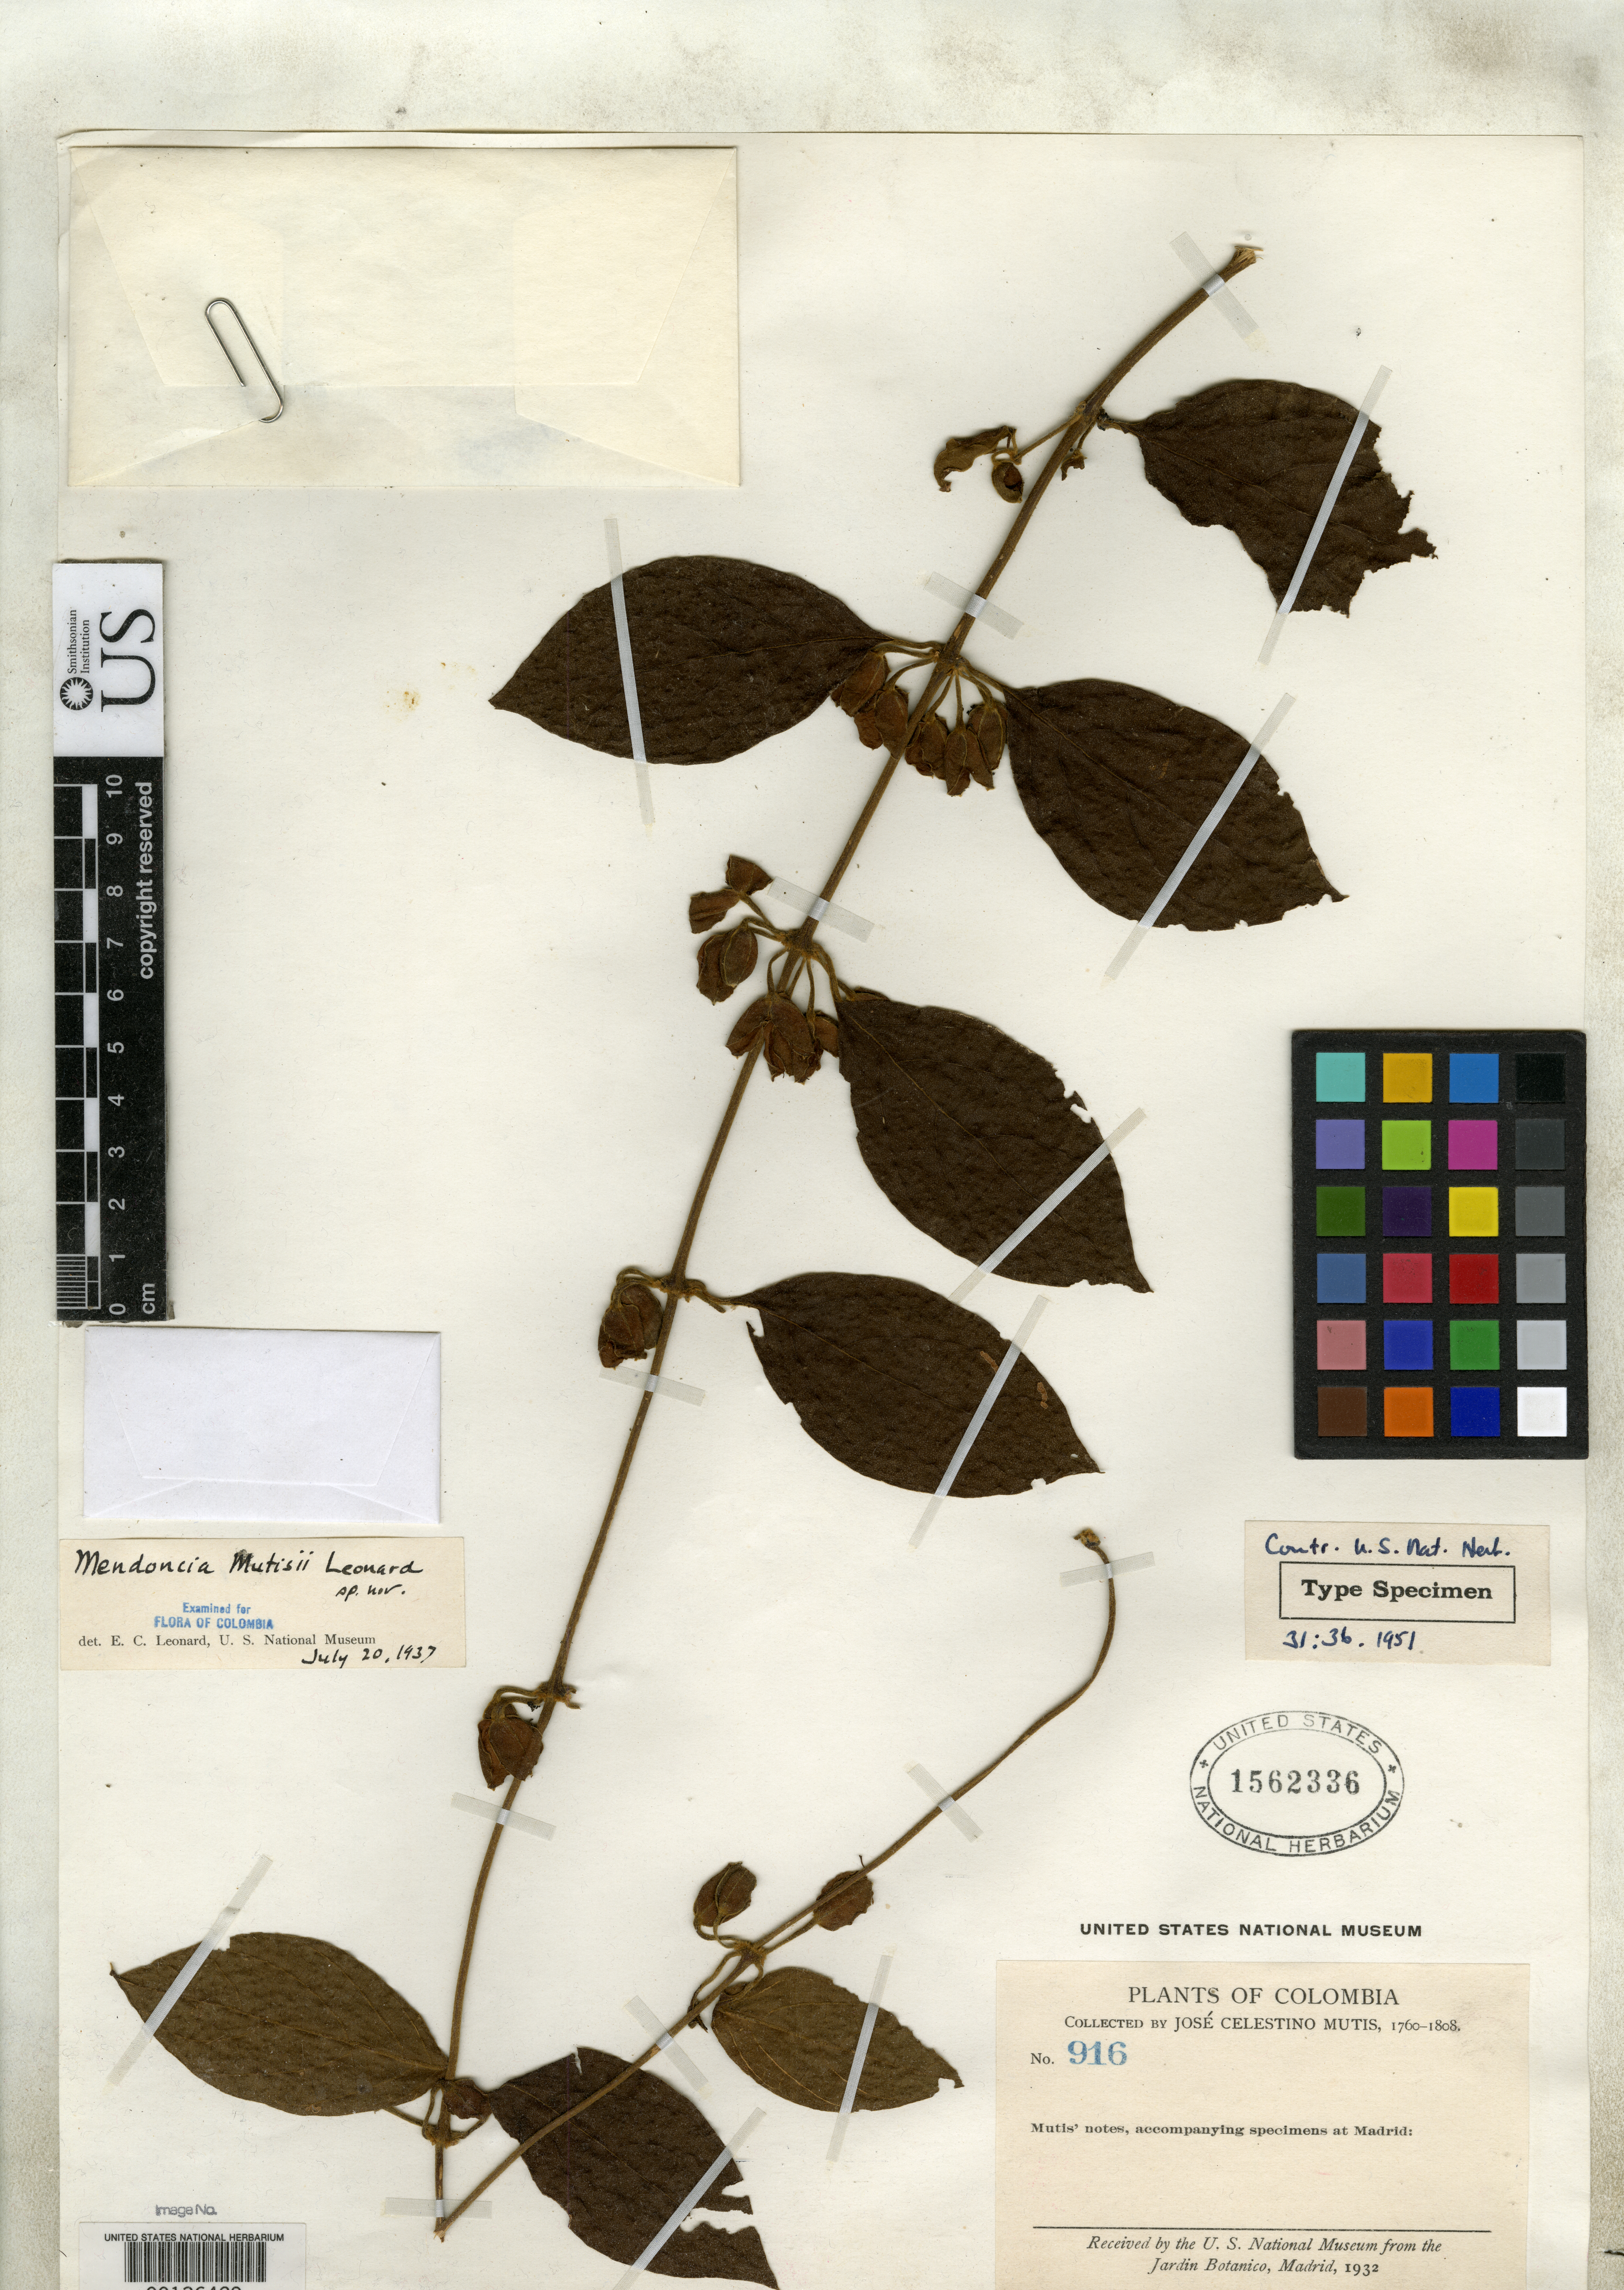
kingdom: Plantae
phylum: Tracheophyta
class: Magnoliopsida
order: Lamiales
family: Acanthaceae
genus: Mendoncia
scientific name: Mendoncia mutisii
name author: Leonard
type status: Holotype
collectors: J. C. B. Mutis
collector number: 916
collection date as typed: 1760 to -- --- 1808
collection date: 1760/1808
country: Colombia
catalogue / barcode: US 1562336